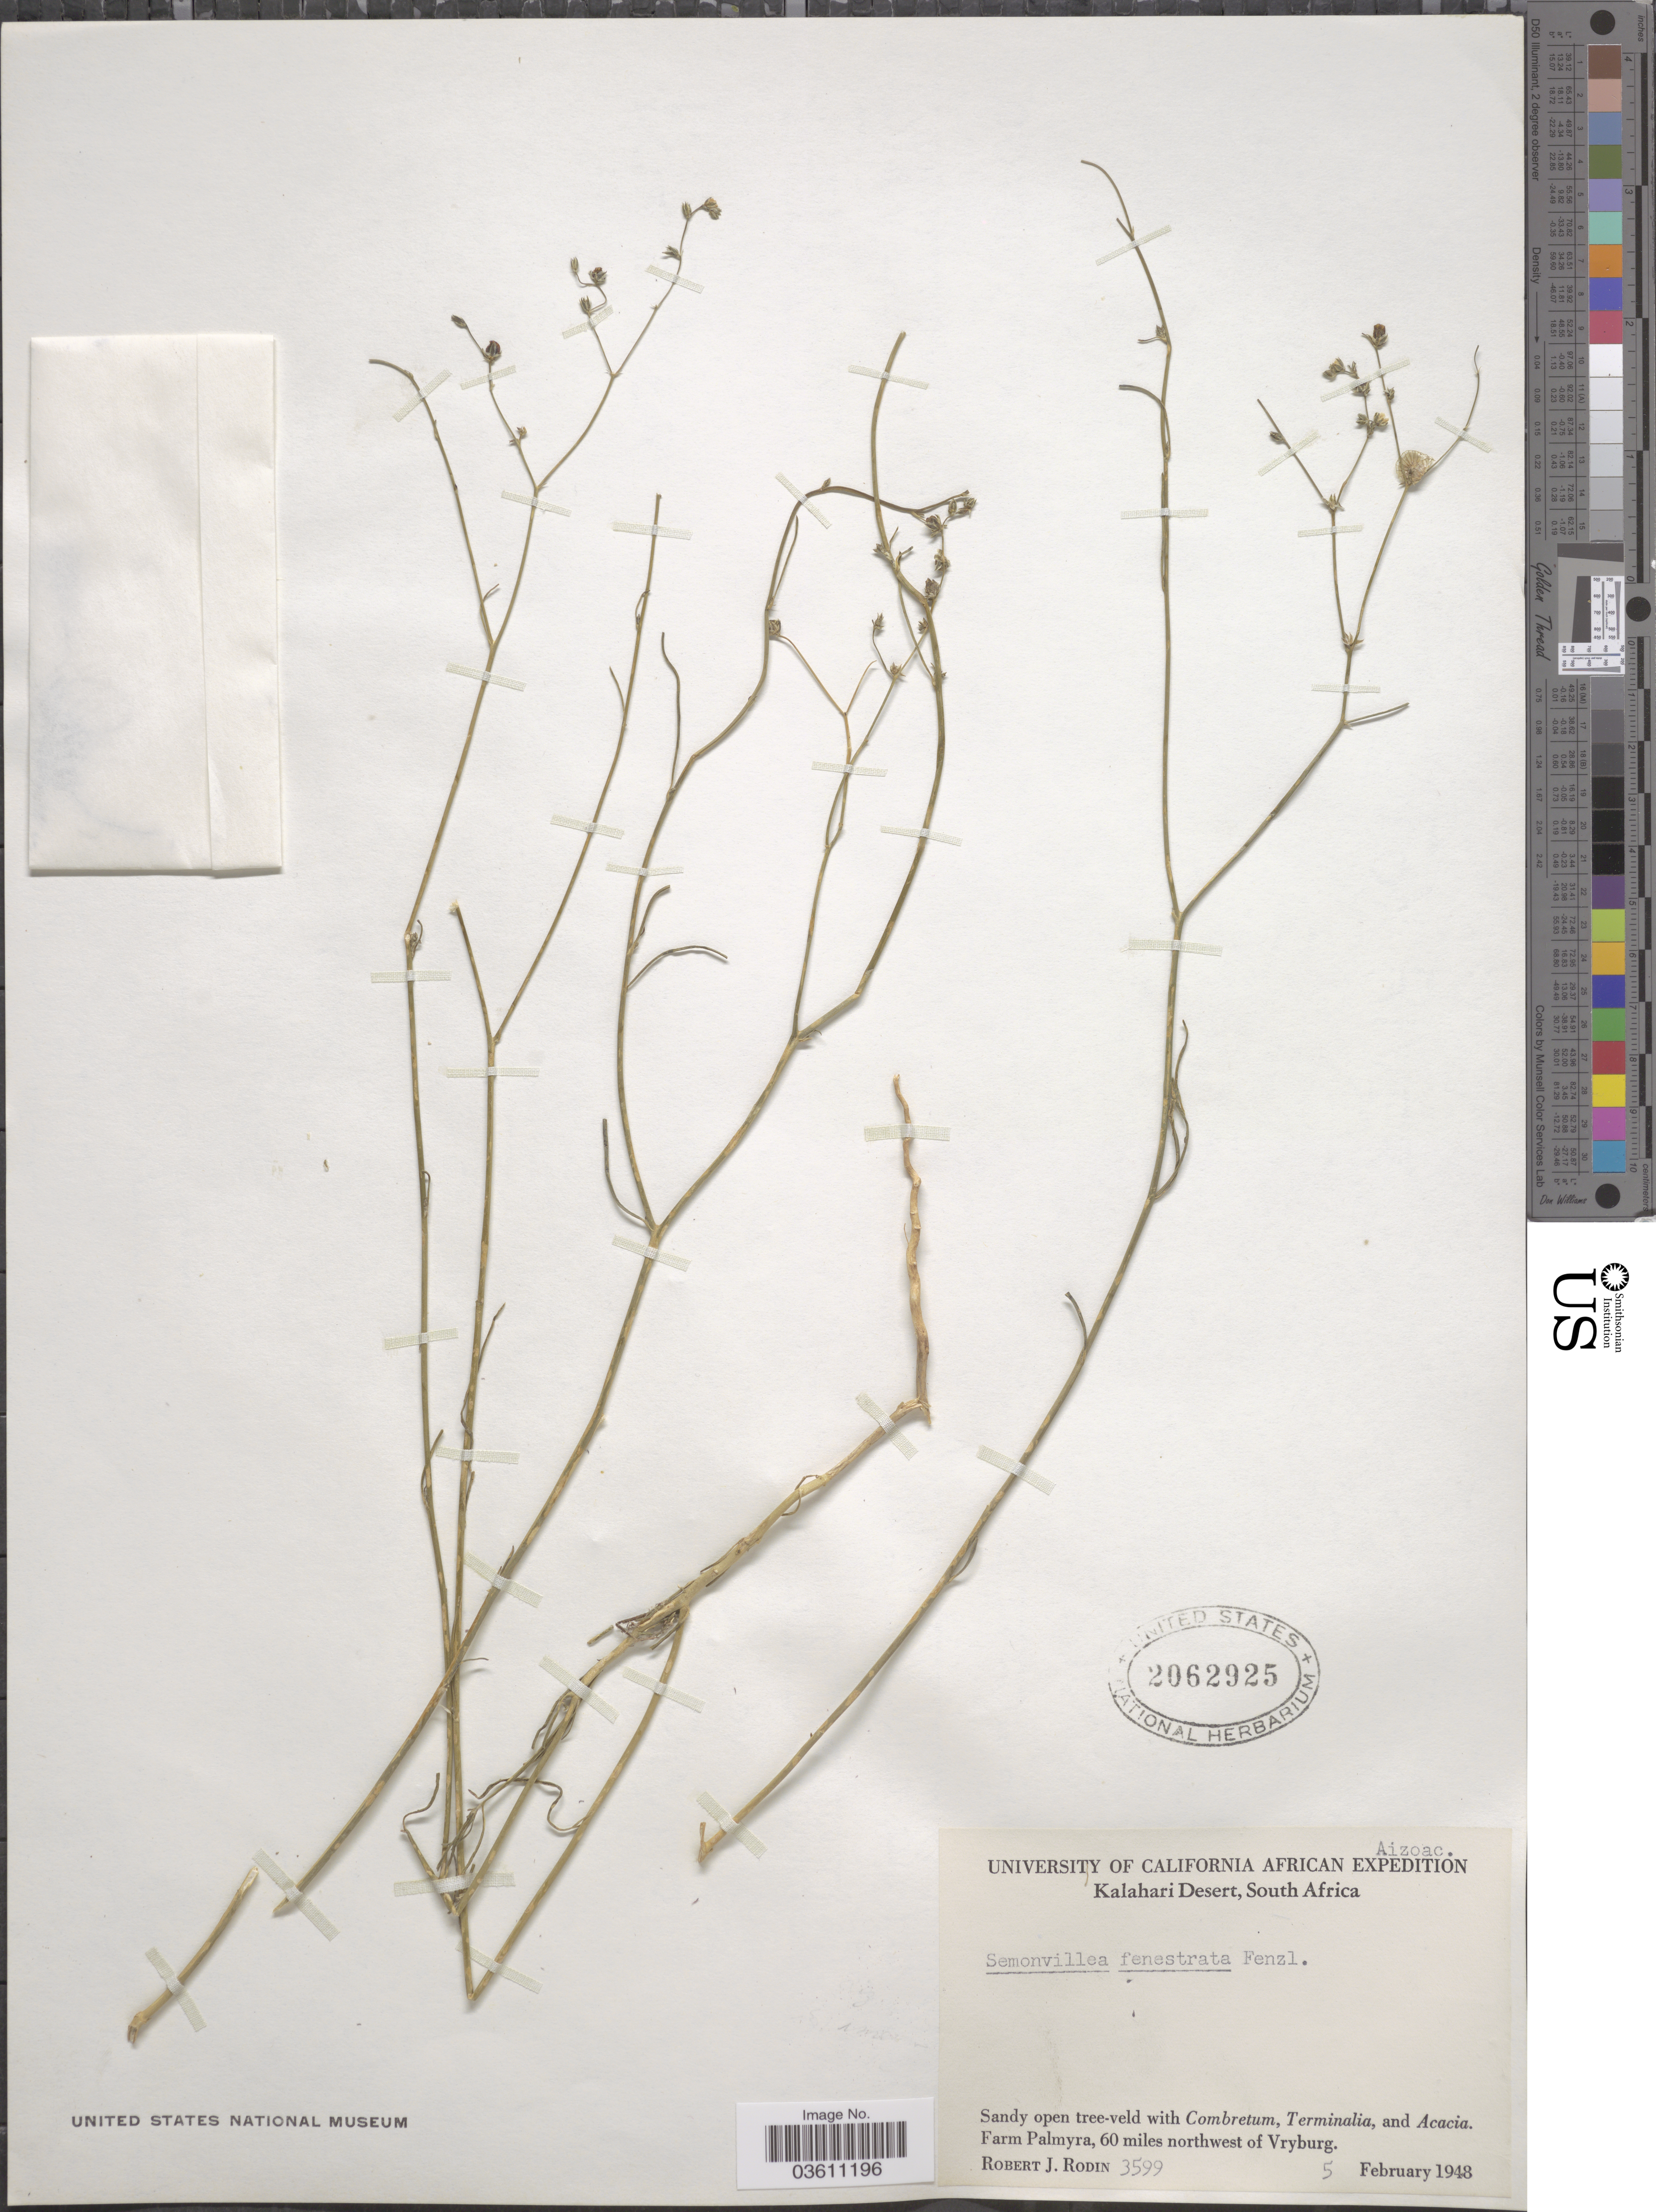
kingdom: Plantae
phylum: Tracheophyta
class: Magnoliopsida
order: Caryophyllales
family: Limeaceae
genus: Limeum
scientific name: Limeum fenestratum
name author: (Fenzl) Heimerl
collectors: R. J. Rodin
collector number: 3599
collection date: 1948-02-05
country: South Africa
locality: Kalahari Desert. Farm Palmyra, 60 miles northwest of Vryburg.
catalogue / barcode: US 2062925